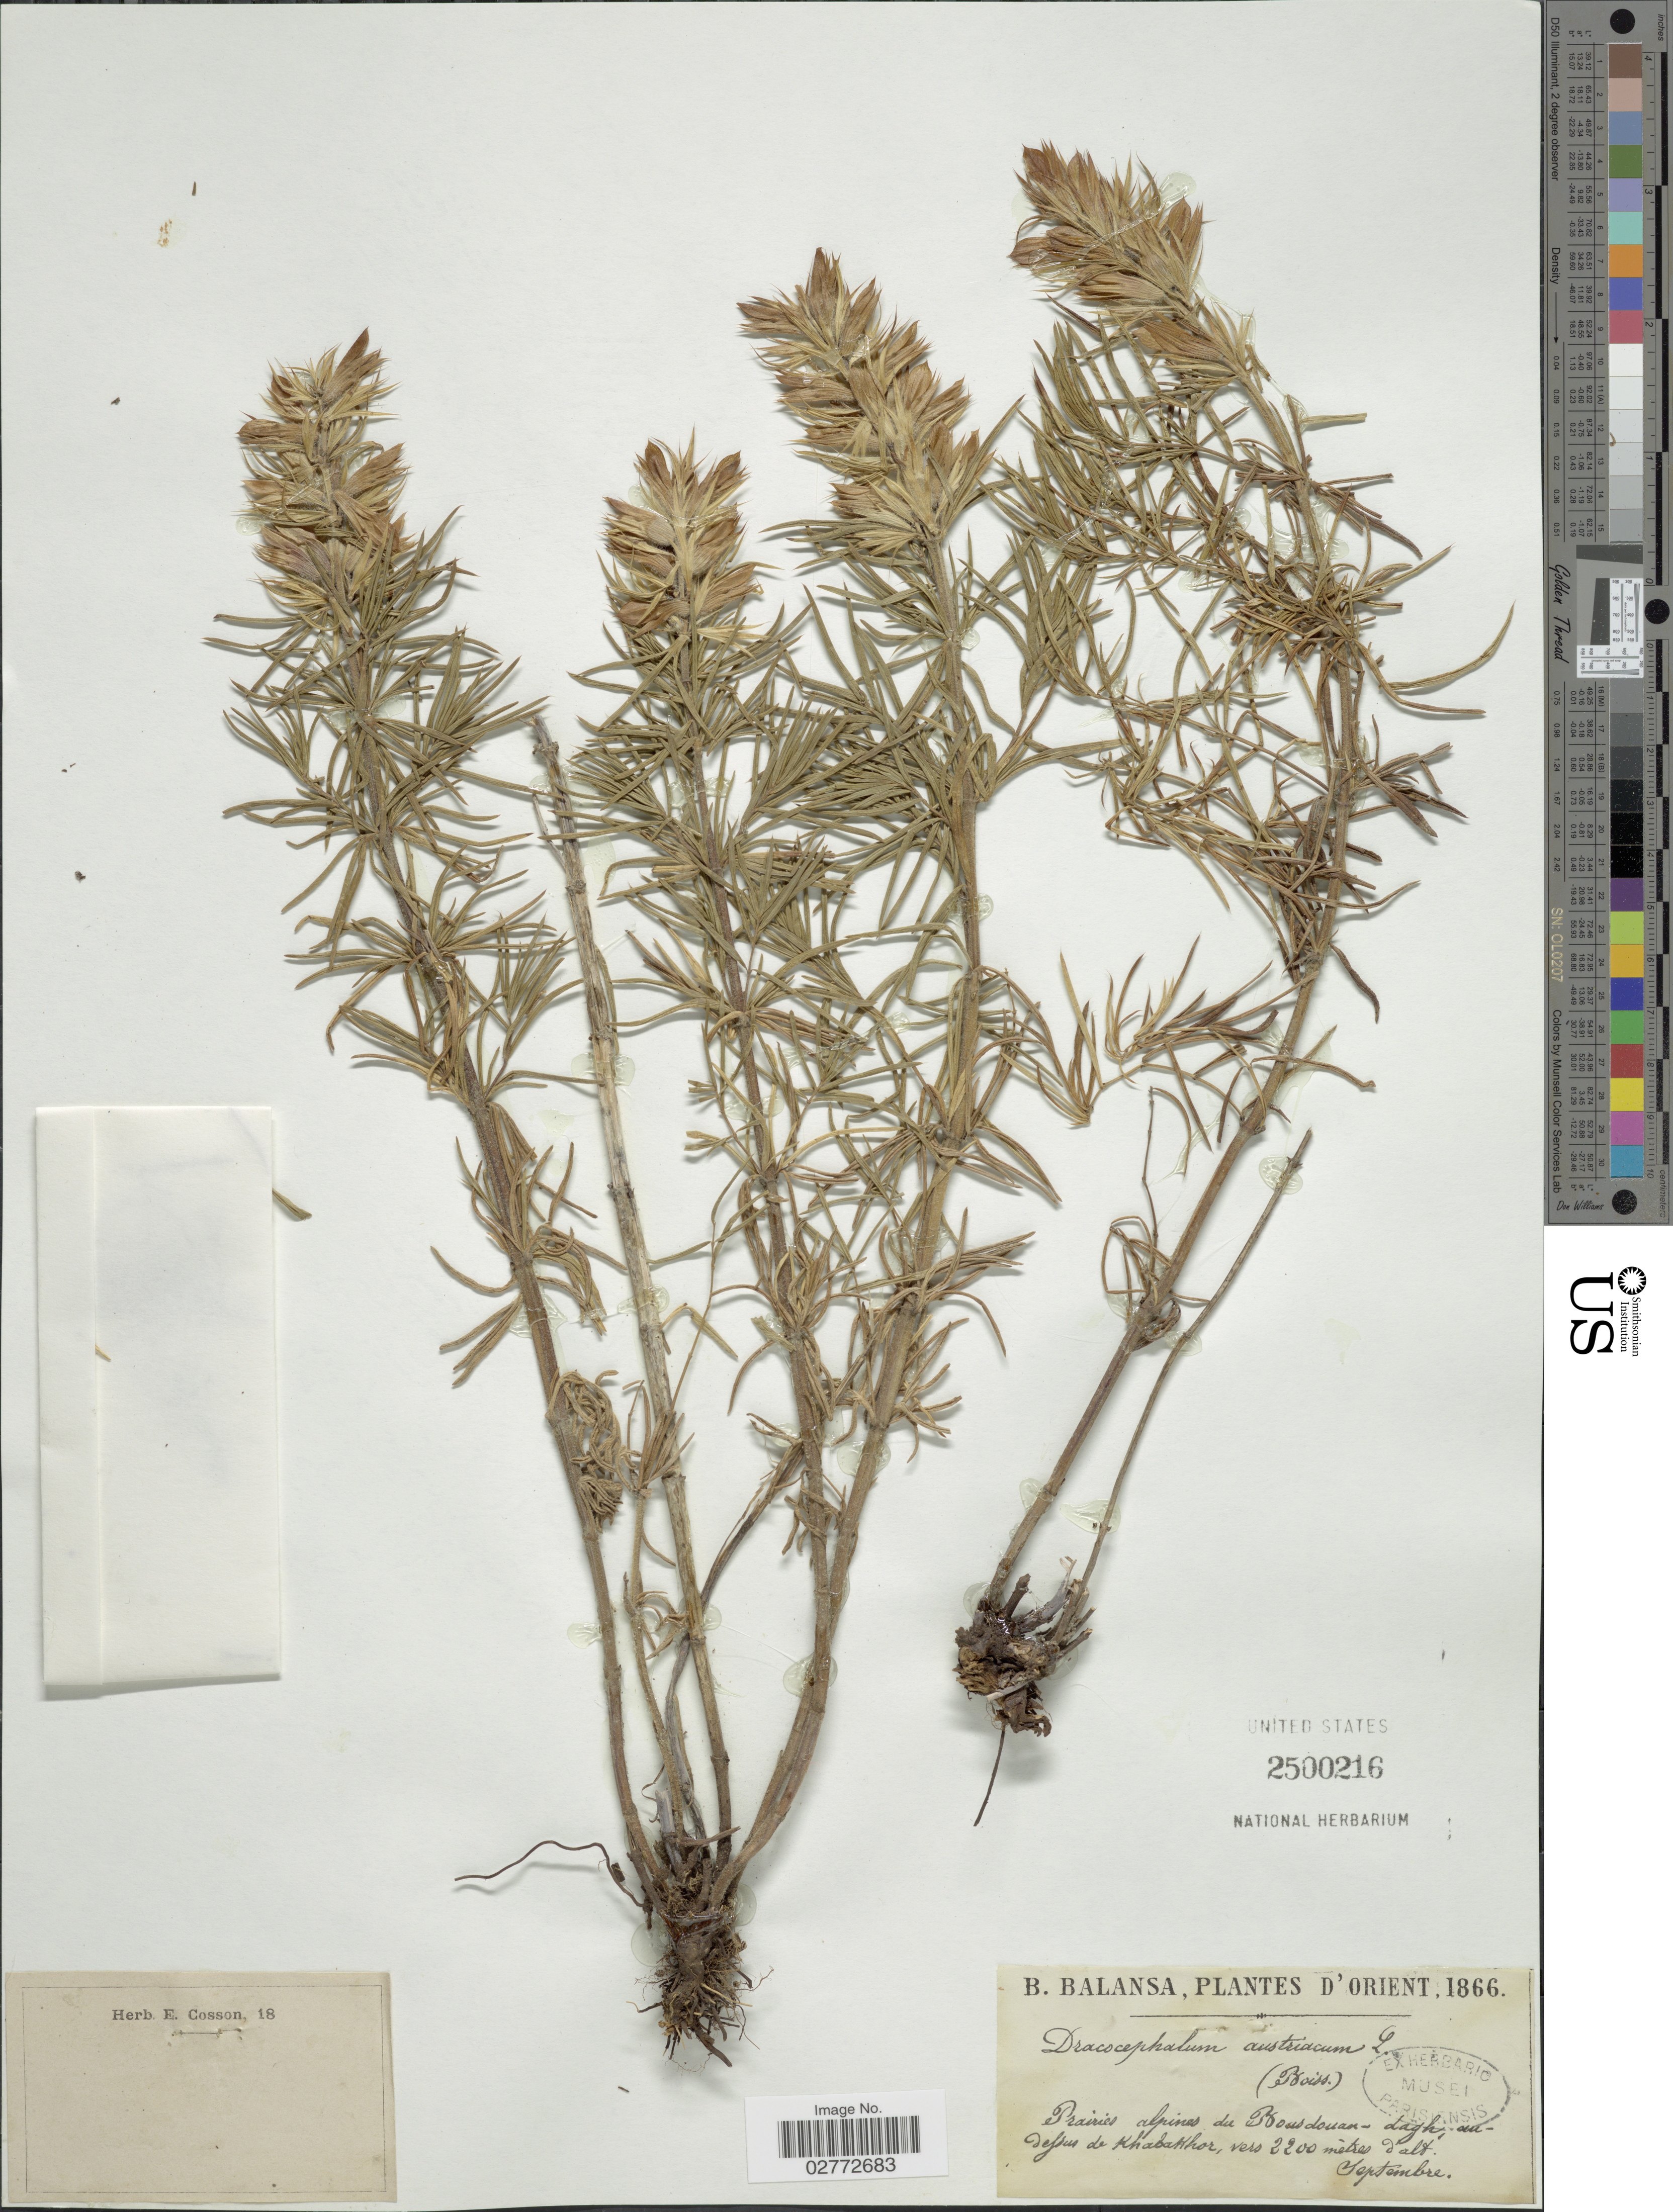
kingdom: Plantae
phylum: Tracheophyta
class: Magnoliopsida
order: Lamiales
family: Lamiaceae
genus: Dracocephalum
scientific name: Dracocephalum austriacum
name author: L.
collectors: B. Balansa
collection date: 1866-09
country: Turkey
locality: Prairies alpines de Bousdouan - dagh, au defsus de Khabakhor. Orient.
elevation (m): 2200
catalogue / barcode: US 2500216